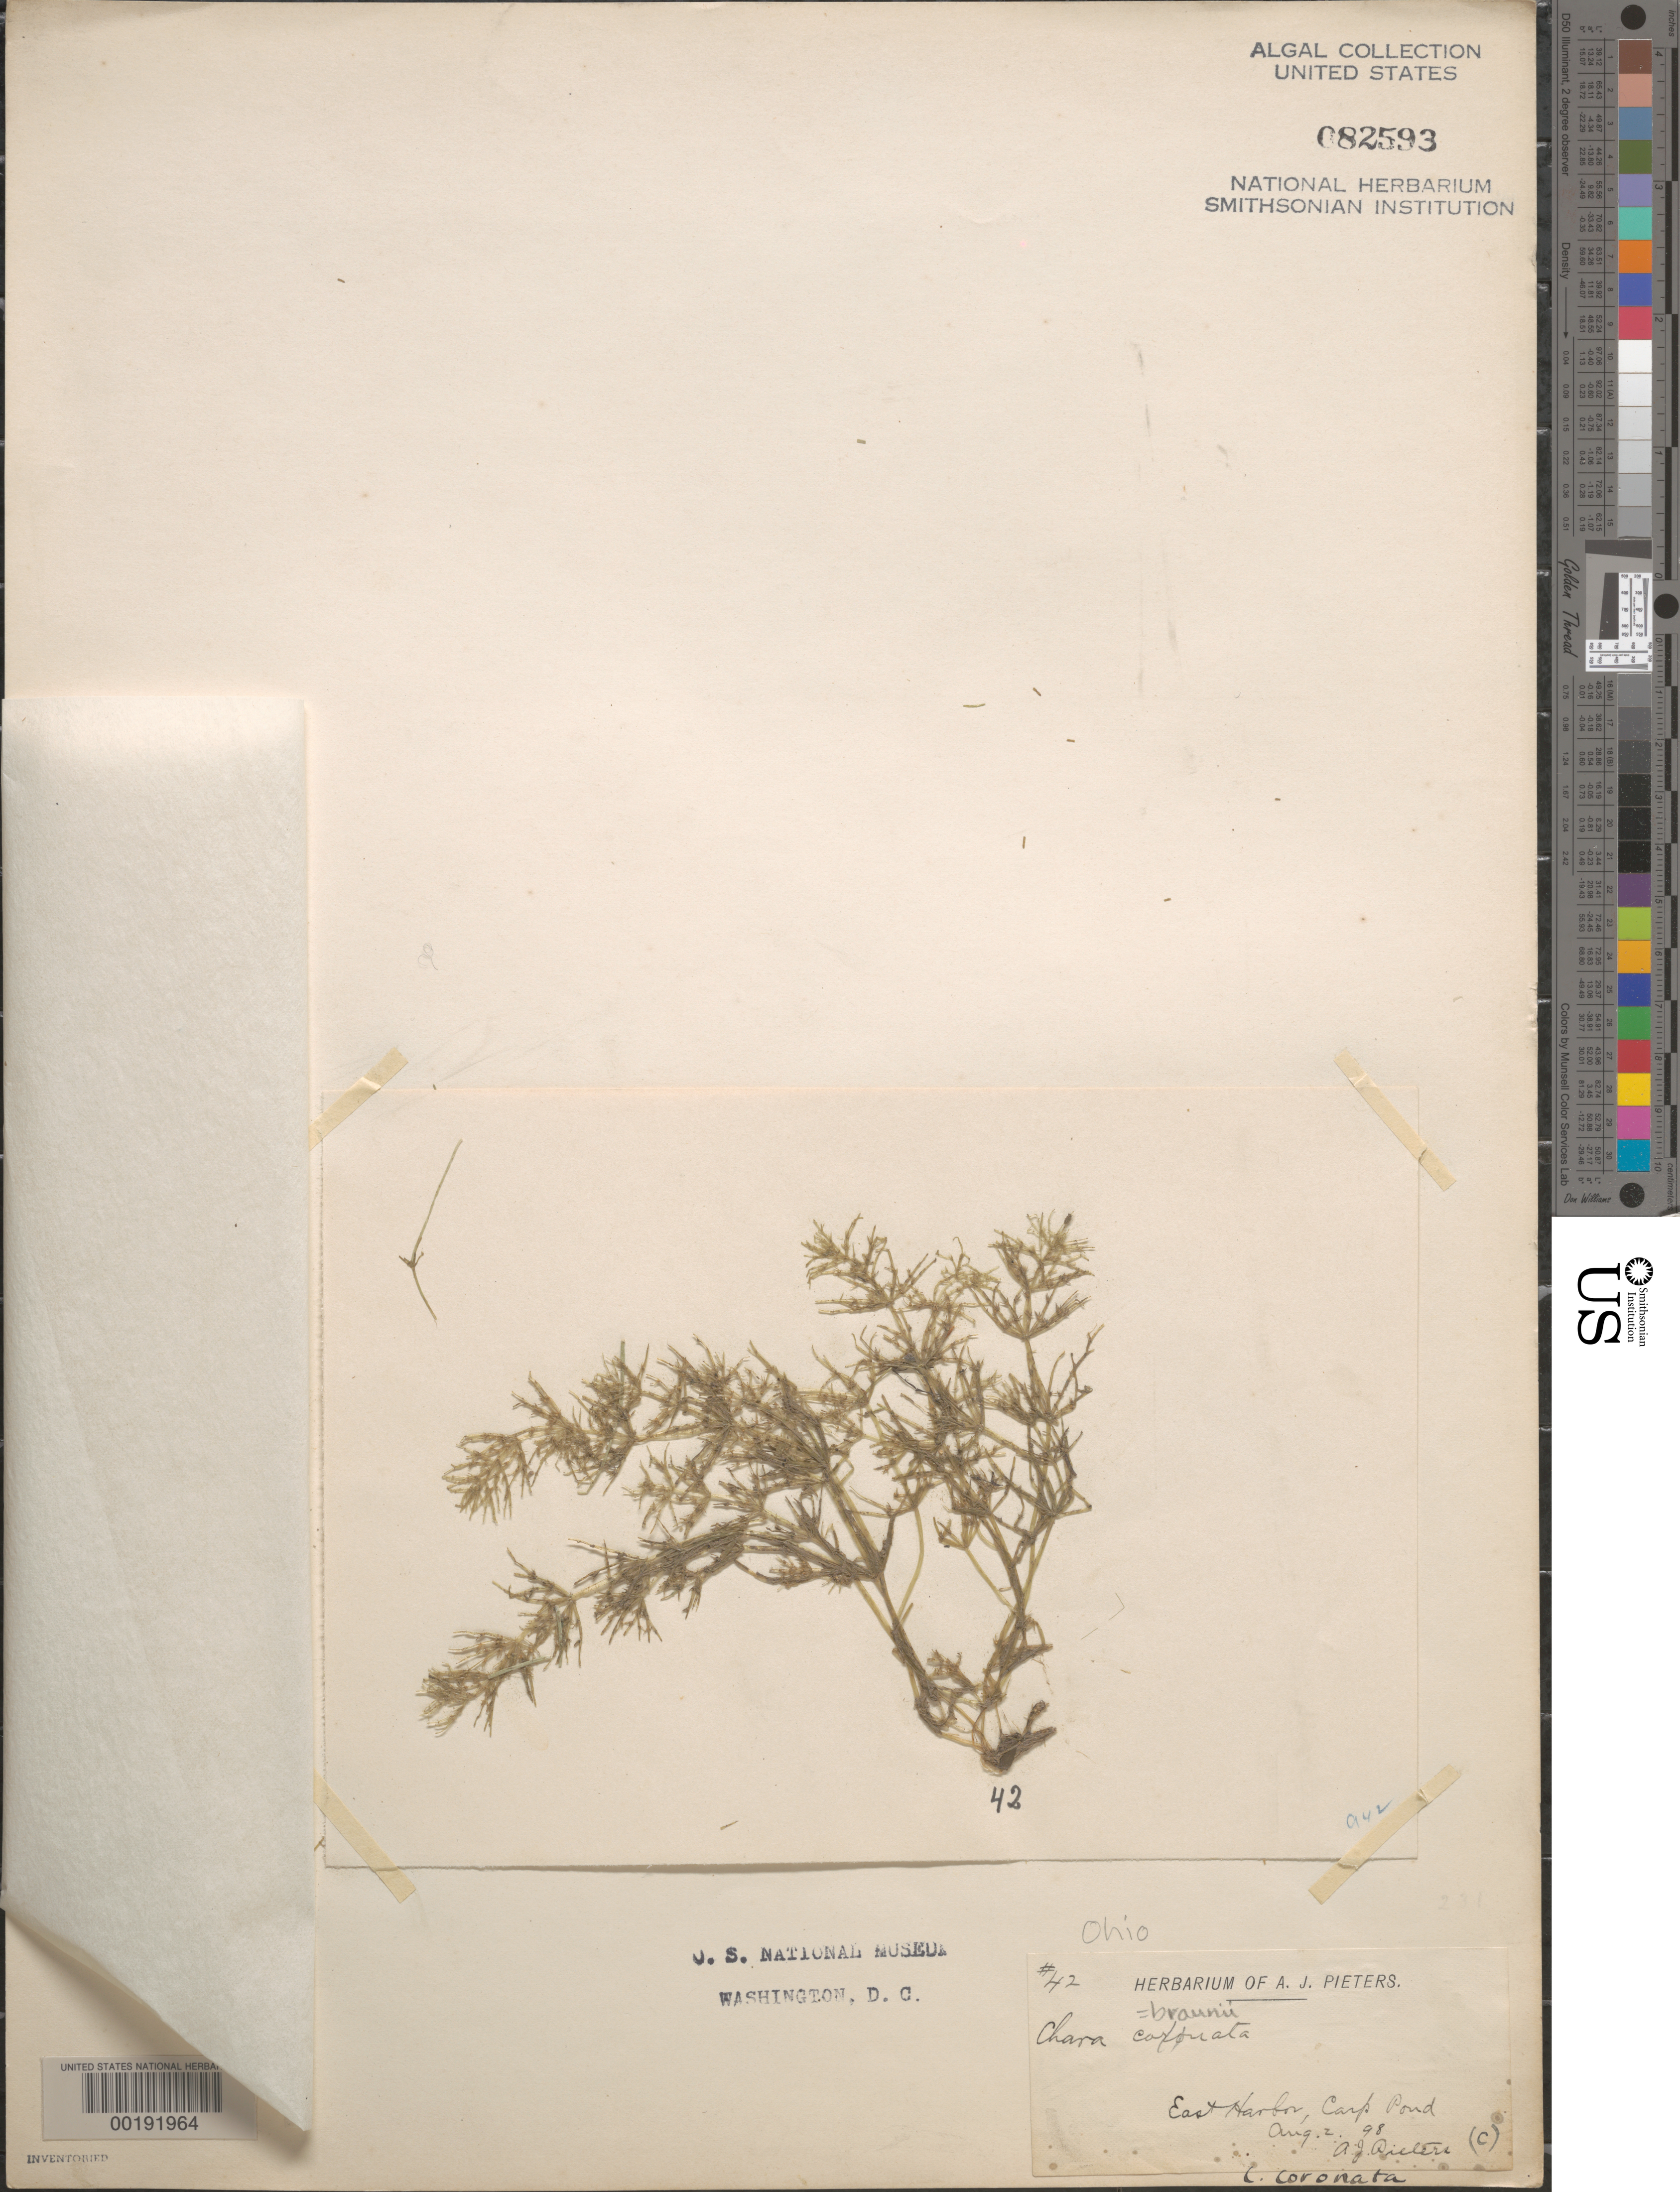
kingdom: Plantae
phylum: Charophyta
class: Charophyceae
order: Charales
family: Characeae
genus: Chara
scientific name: Chara braunii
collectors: A. Pieters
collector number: A42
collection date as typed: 02 Aug 1898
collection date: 1898-08-02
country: United States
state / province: Ohio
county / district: Ottawa County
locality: Carp Pond, East Harbor, East Harbor State Park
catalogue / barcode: US 82593